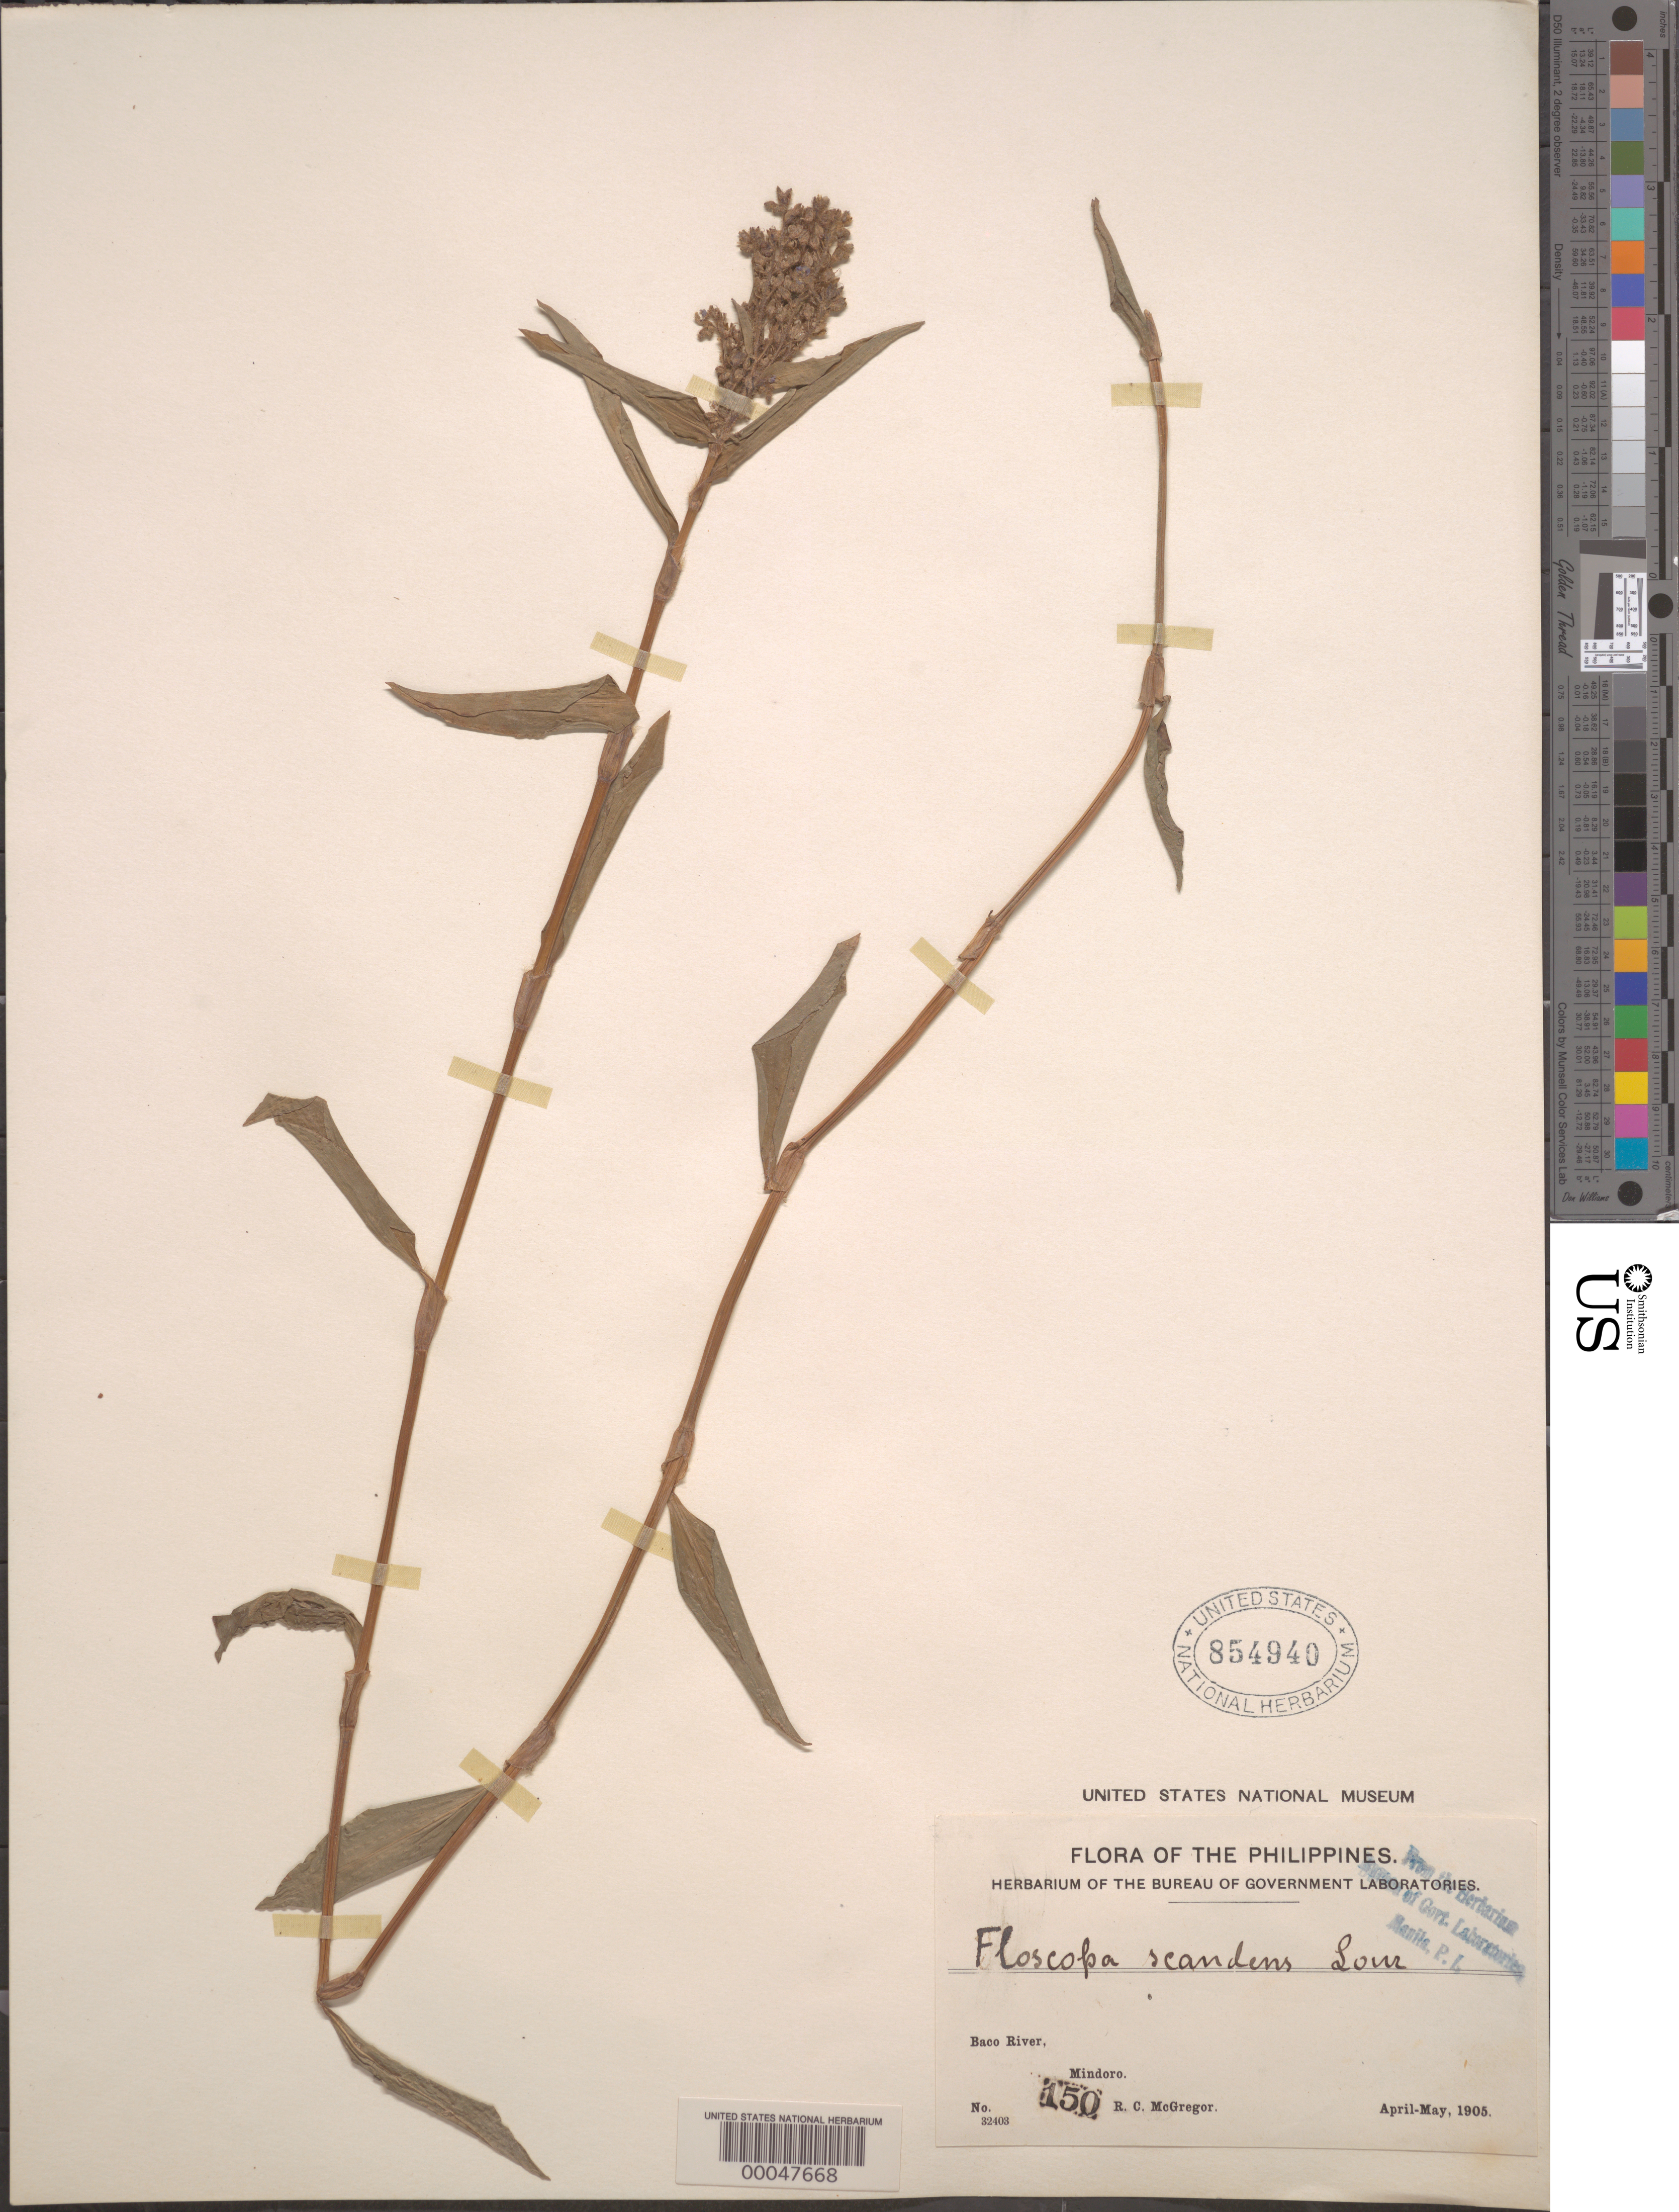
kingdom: Plantae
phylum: Tracheophyta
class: Liliopsida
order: Commelinales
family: Commelinaceae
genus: Floscopa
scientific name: Floscopa scandens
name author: Lour.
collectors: R. C. McGregor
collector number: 150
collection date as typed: Apr 1905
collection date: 1905-04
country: Philippines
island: Mindoro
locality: Baco river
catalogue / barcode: US 854940